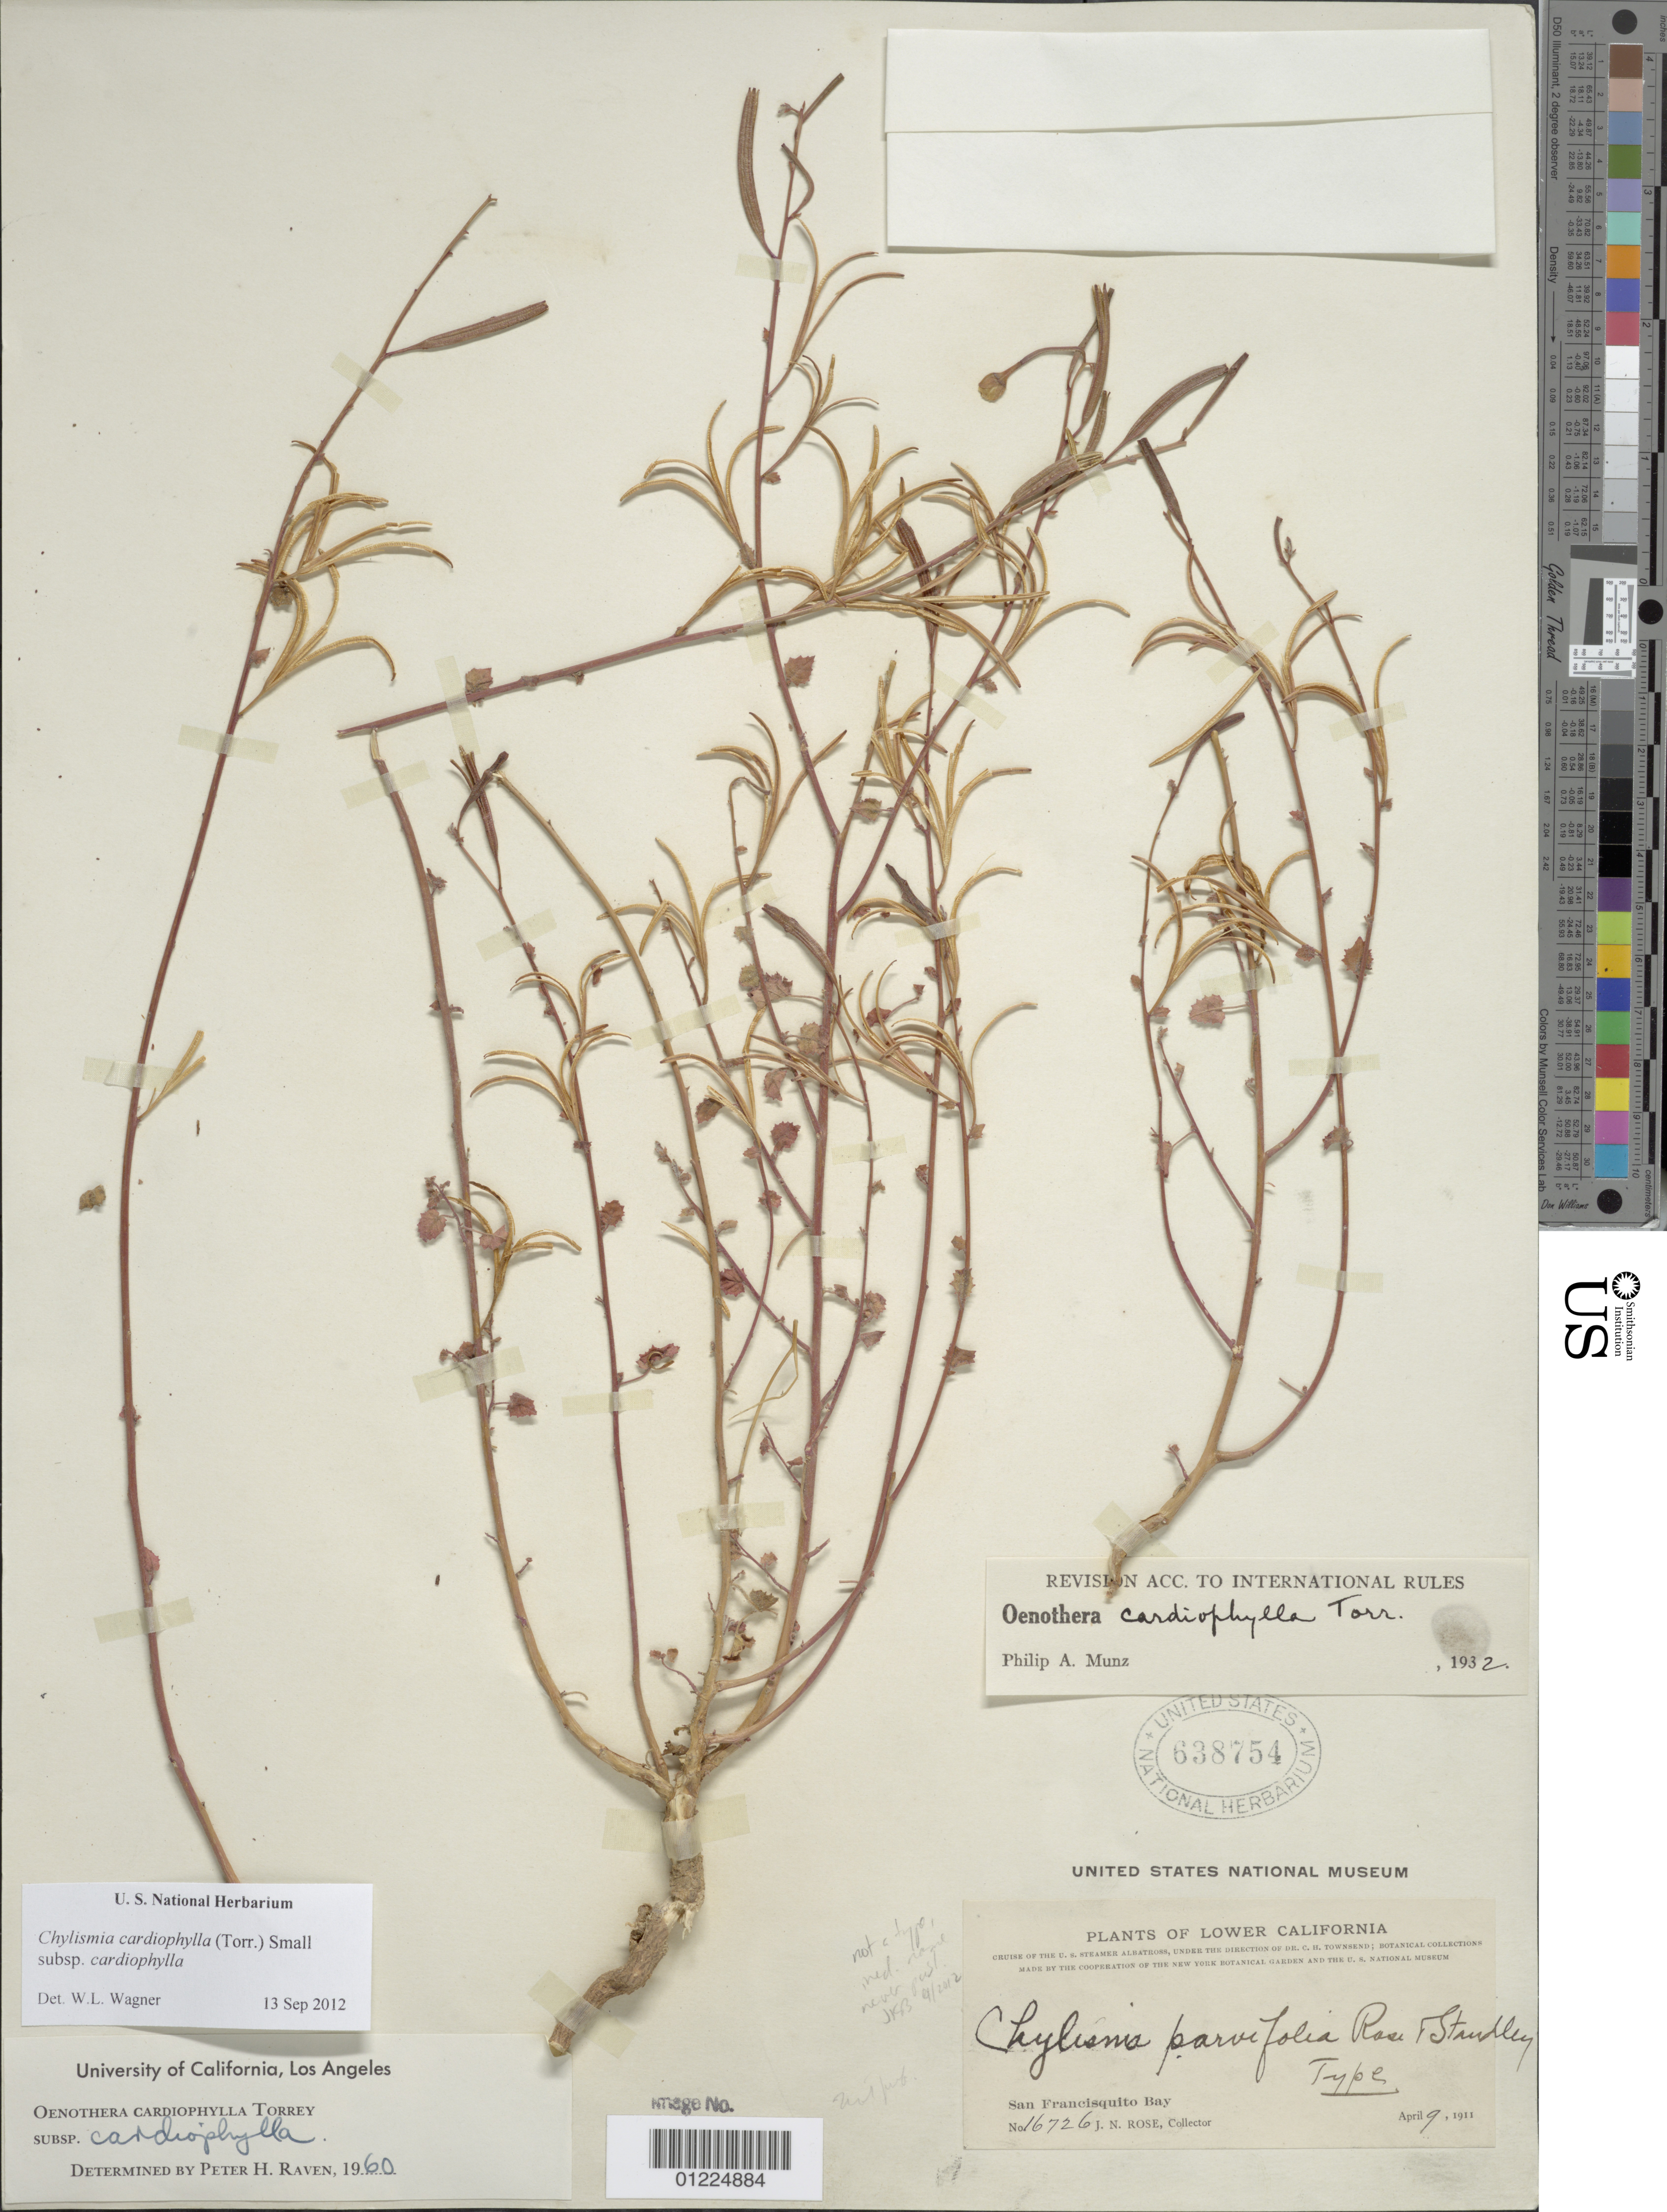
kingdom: Plantae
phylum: Tracheophyta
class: Magnoliopsida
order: Myrtales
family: Onagraceae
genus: Chylismia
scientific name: Chylismia cardiophylla subsp. cardiophylla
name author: (Torr.) Small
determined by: Wagner, W. L., (BOT), Smithsonian Institution - National Museum of Natural History (UNITED STATES)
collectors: J. N. Rose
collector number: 16726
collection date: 1911-04-09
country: Mexico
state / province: Baja California Norte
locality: San Francisquito Bay.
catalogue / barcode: US 638754